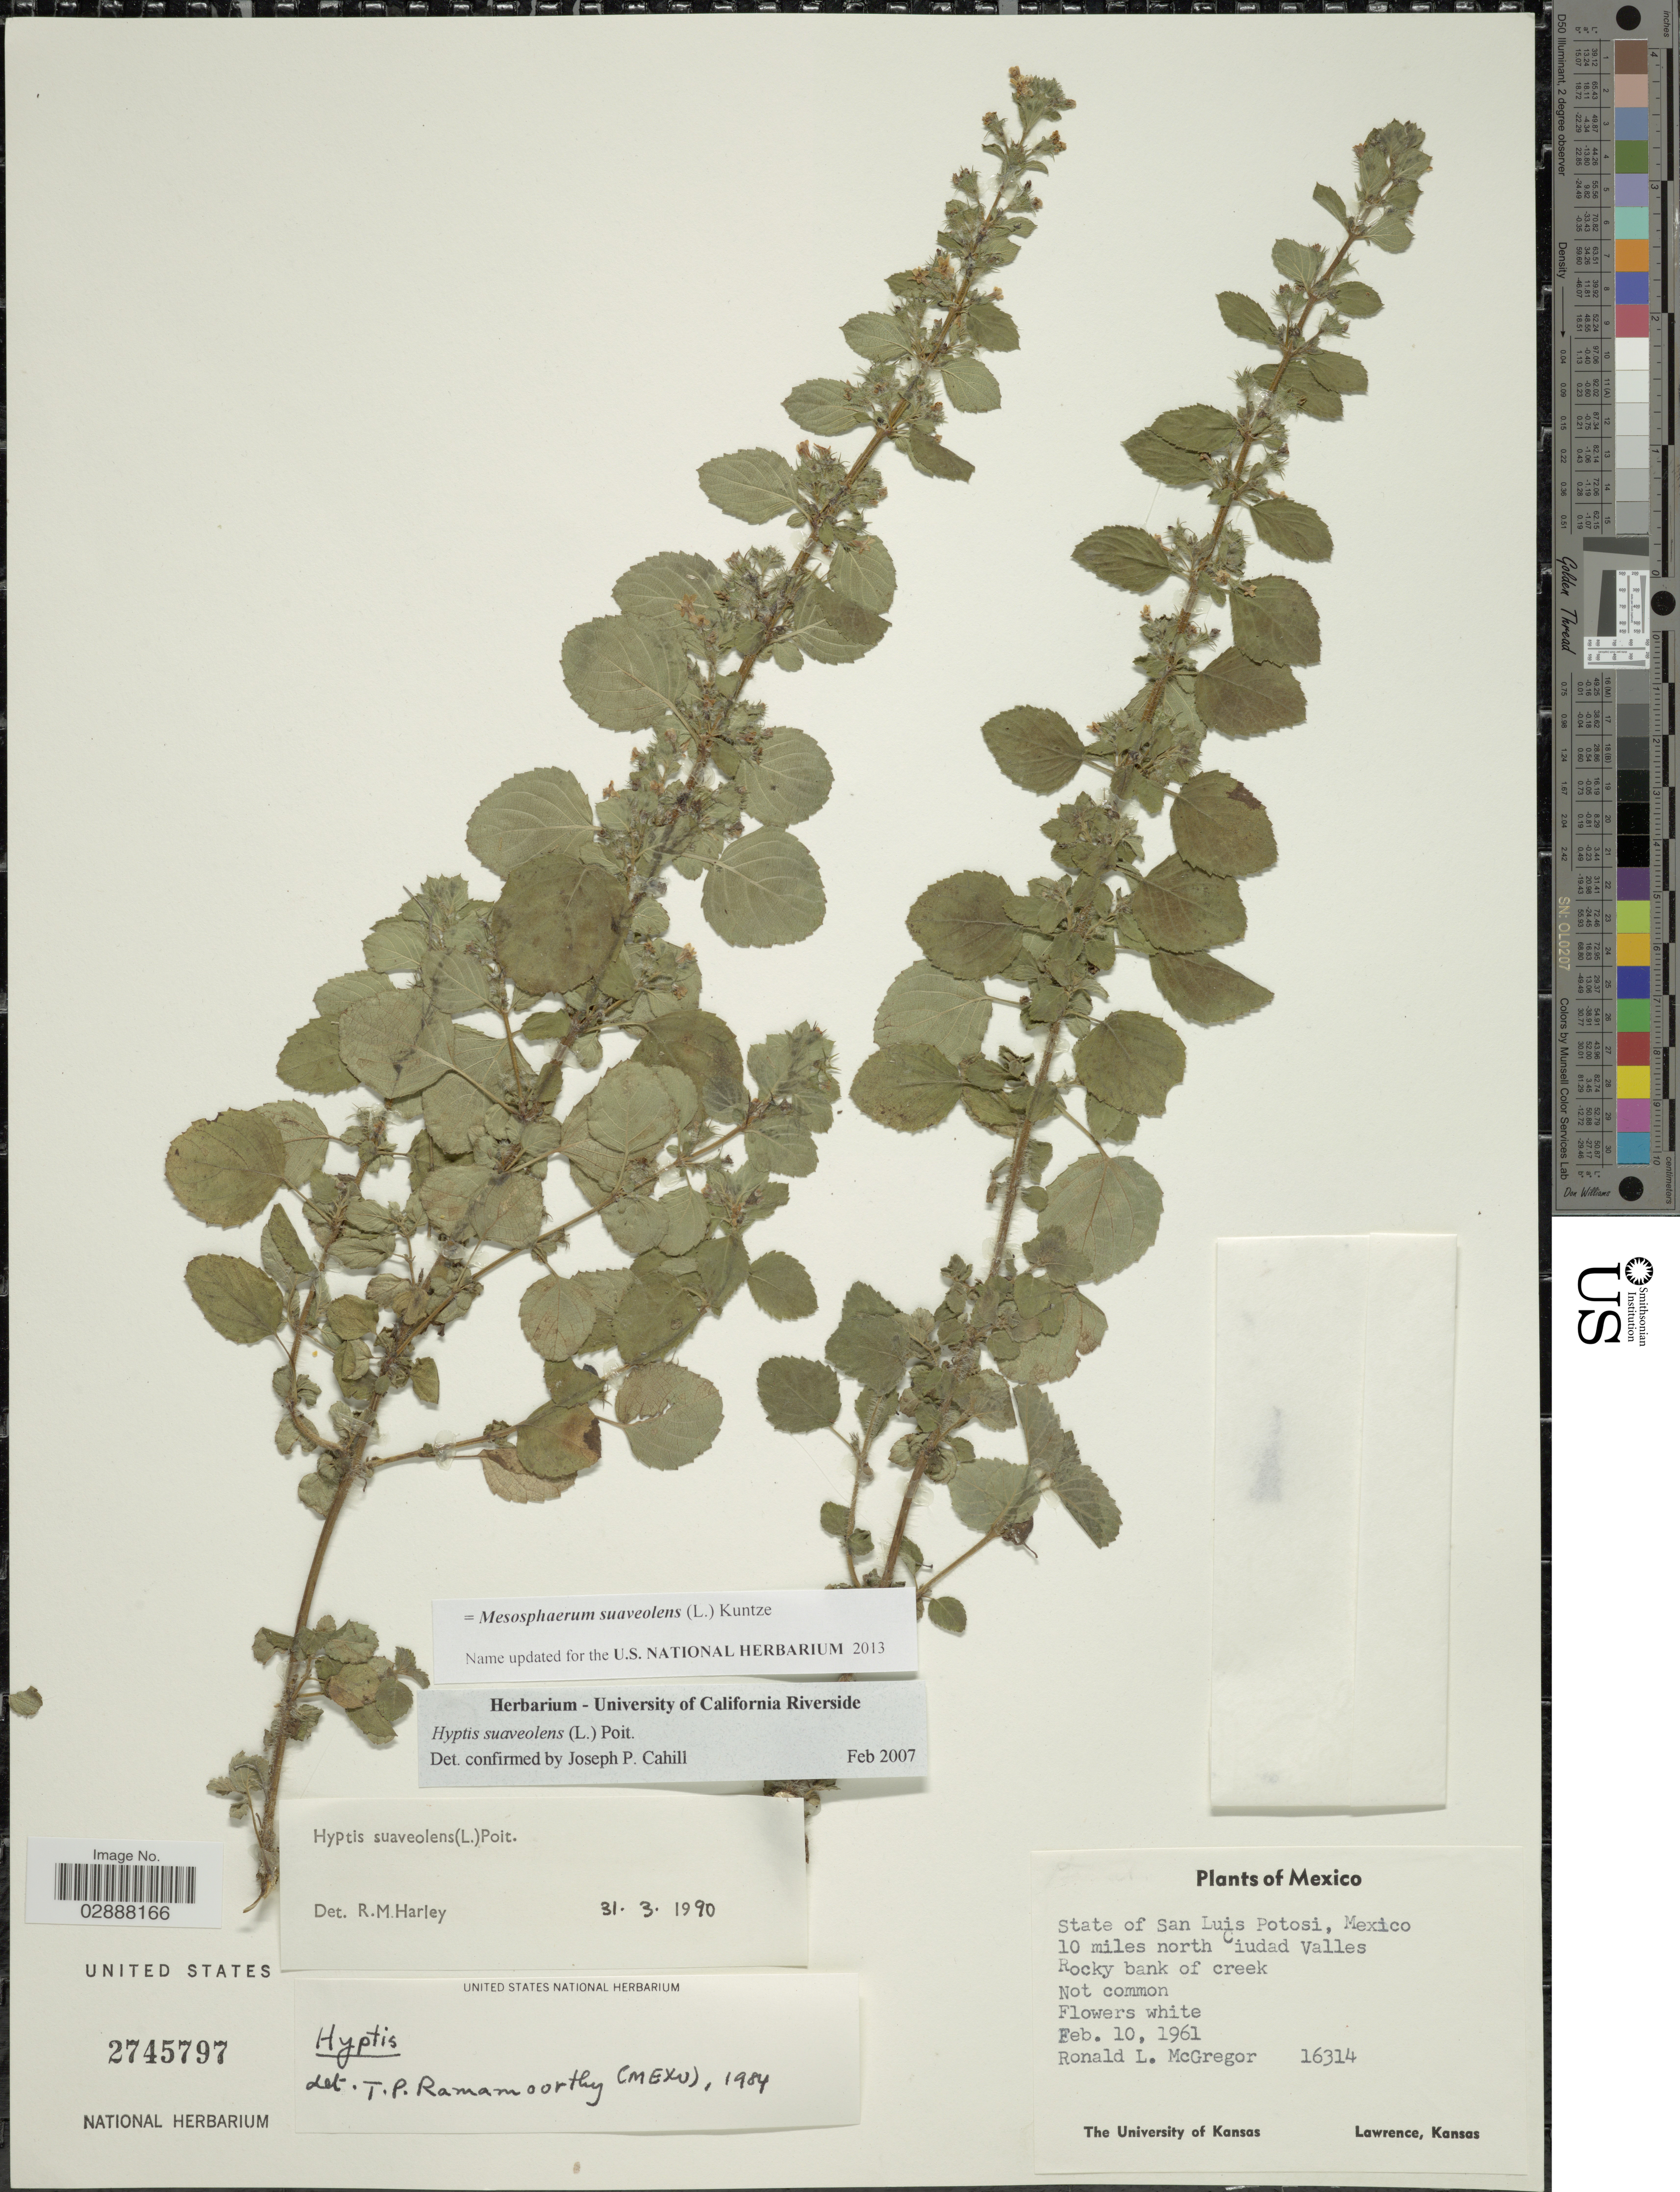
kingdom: Plantae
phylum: Tracheophyta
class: Magnoliopsida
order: Lamiales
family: Lamiaceae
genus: Mesosphaerum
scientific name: Mesosphaerum suaveolens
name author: (L.) Kuntze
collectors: R. McGregor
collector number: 16314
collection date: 1961-02-10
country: Mexico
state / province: San Luis Potosí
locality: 10 miles north Ciudad Valles. Rocky bank of creek.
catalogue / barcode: US 2745797